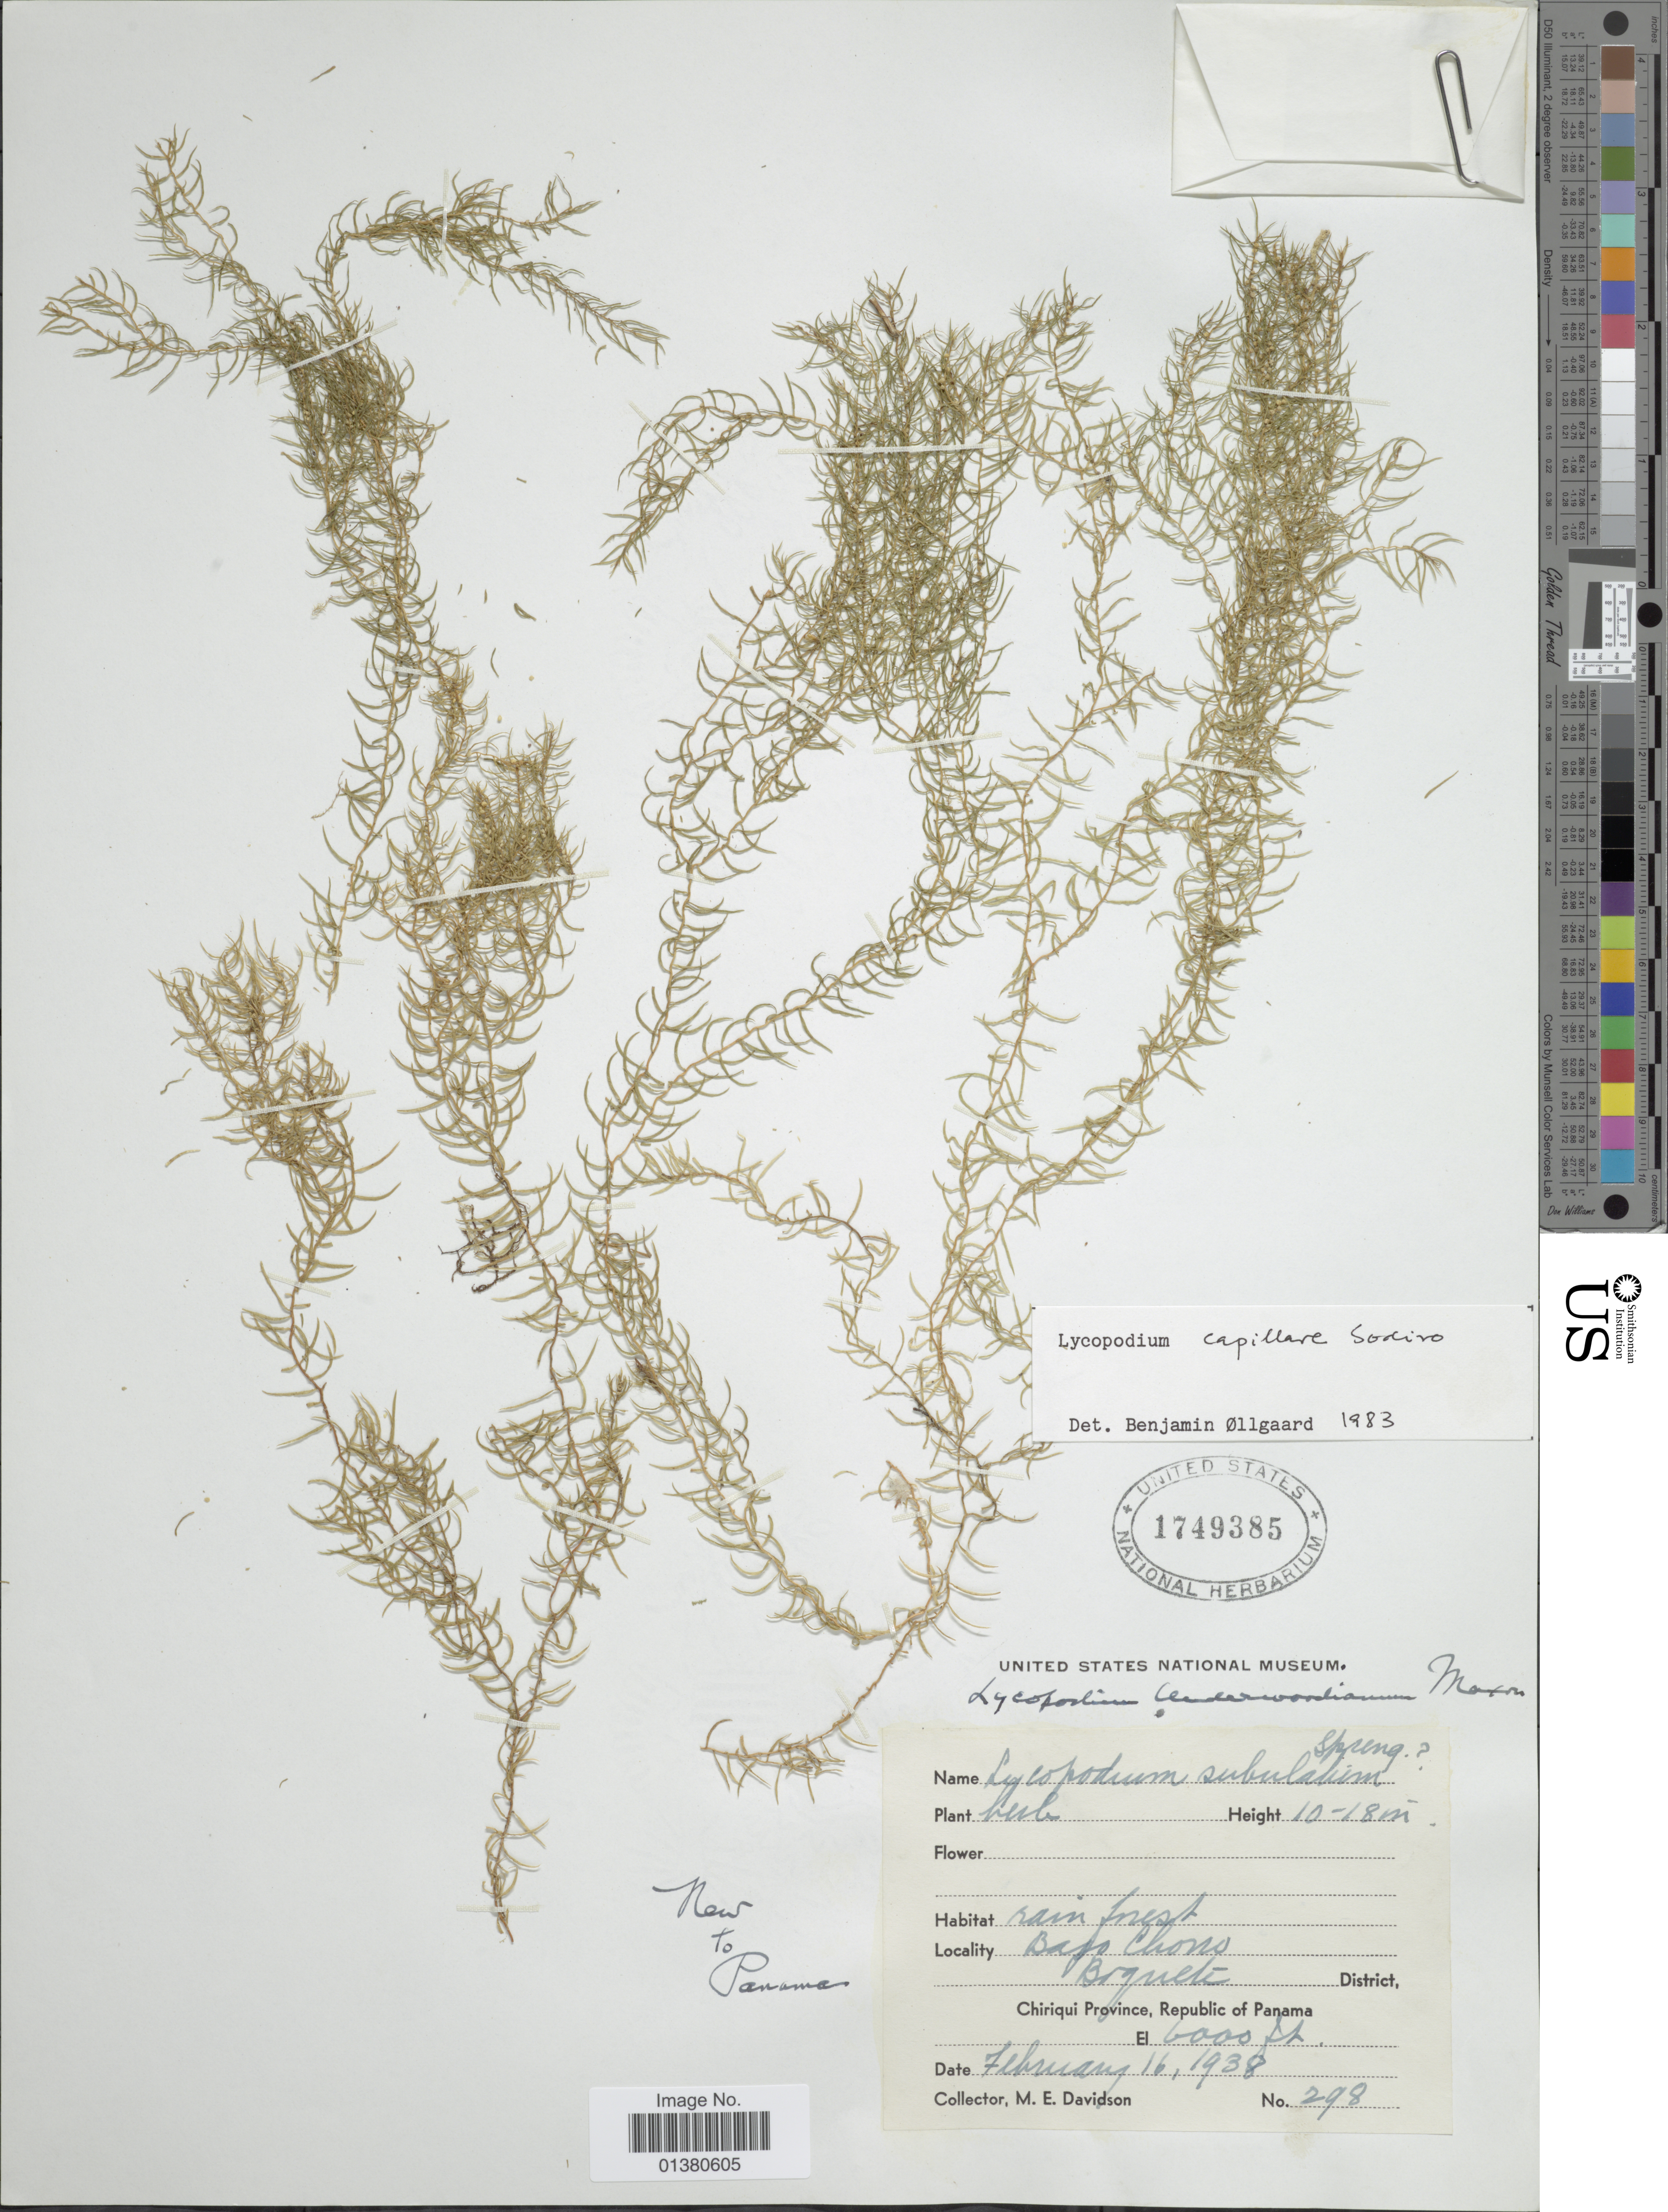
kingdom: Plantae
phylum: Tracheophyta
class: Lycopodiopsida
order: Lycopodiales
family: Lycopodiaceae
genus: Phlegmariurus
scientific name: Phlegmariurus capillaris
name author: (Sodiro) B. Øllg.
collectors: M. E. Davidson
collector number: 298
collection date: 1938-02-16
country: Panama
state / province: Chiriqui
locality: Bafo Chono Boquete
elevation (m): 1829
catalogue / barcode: US 1749385